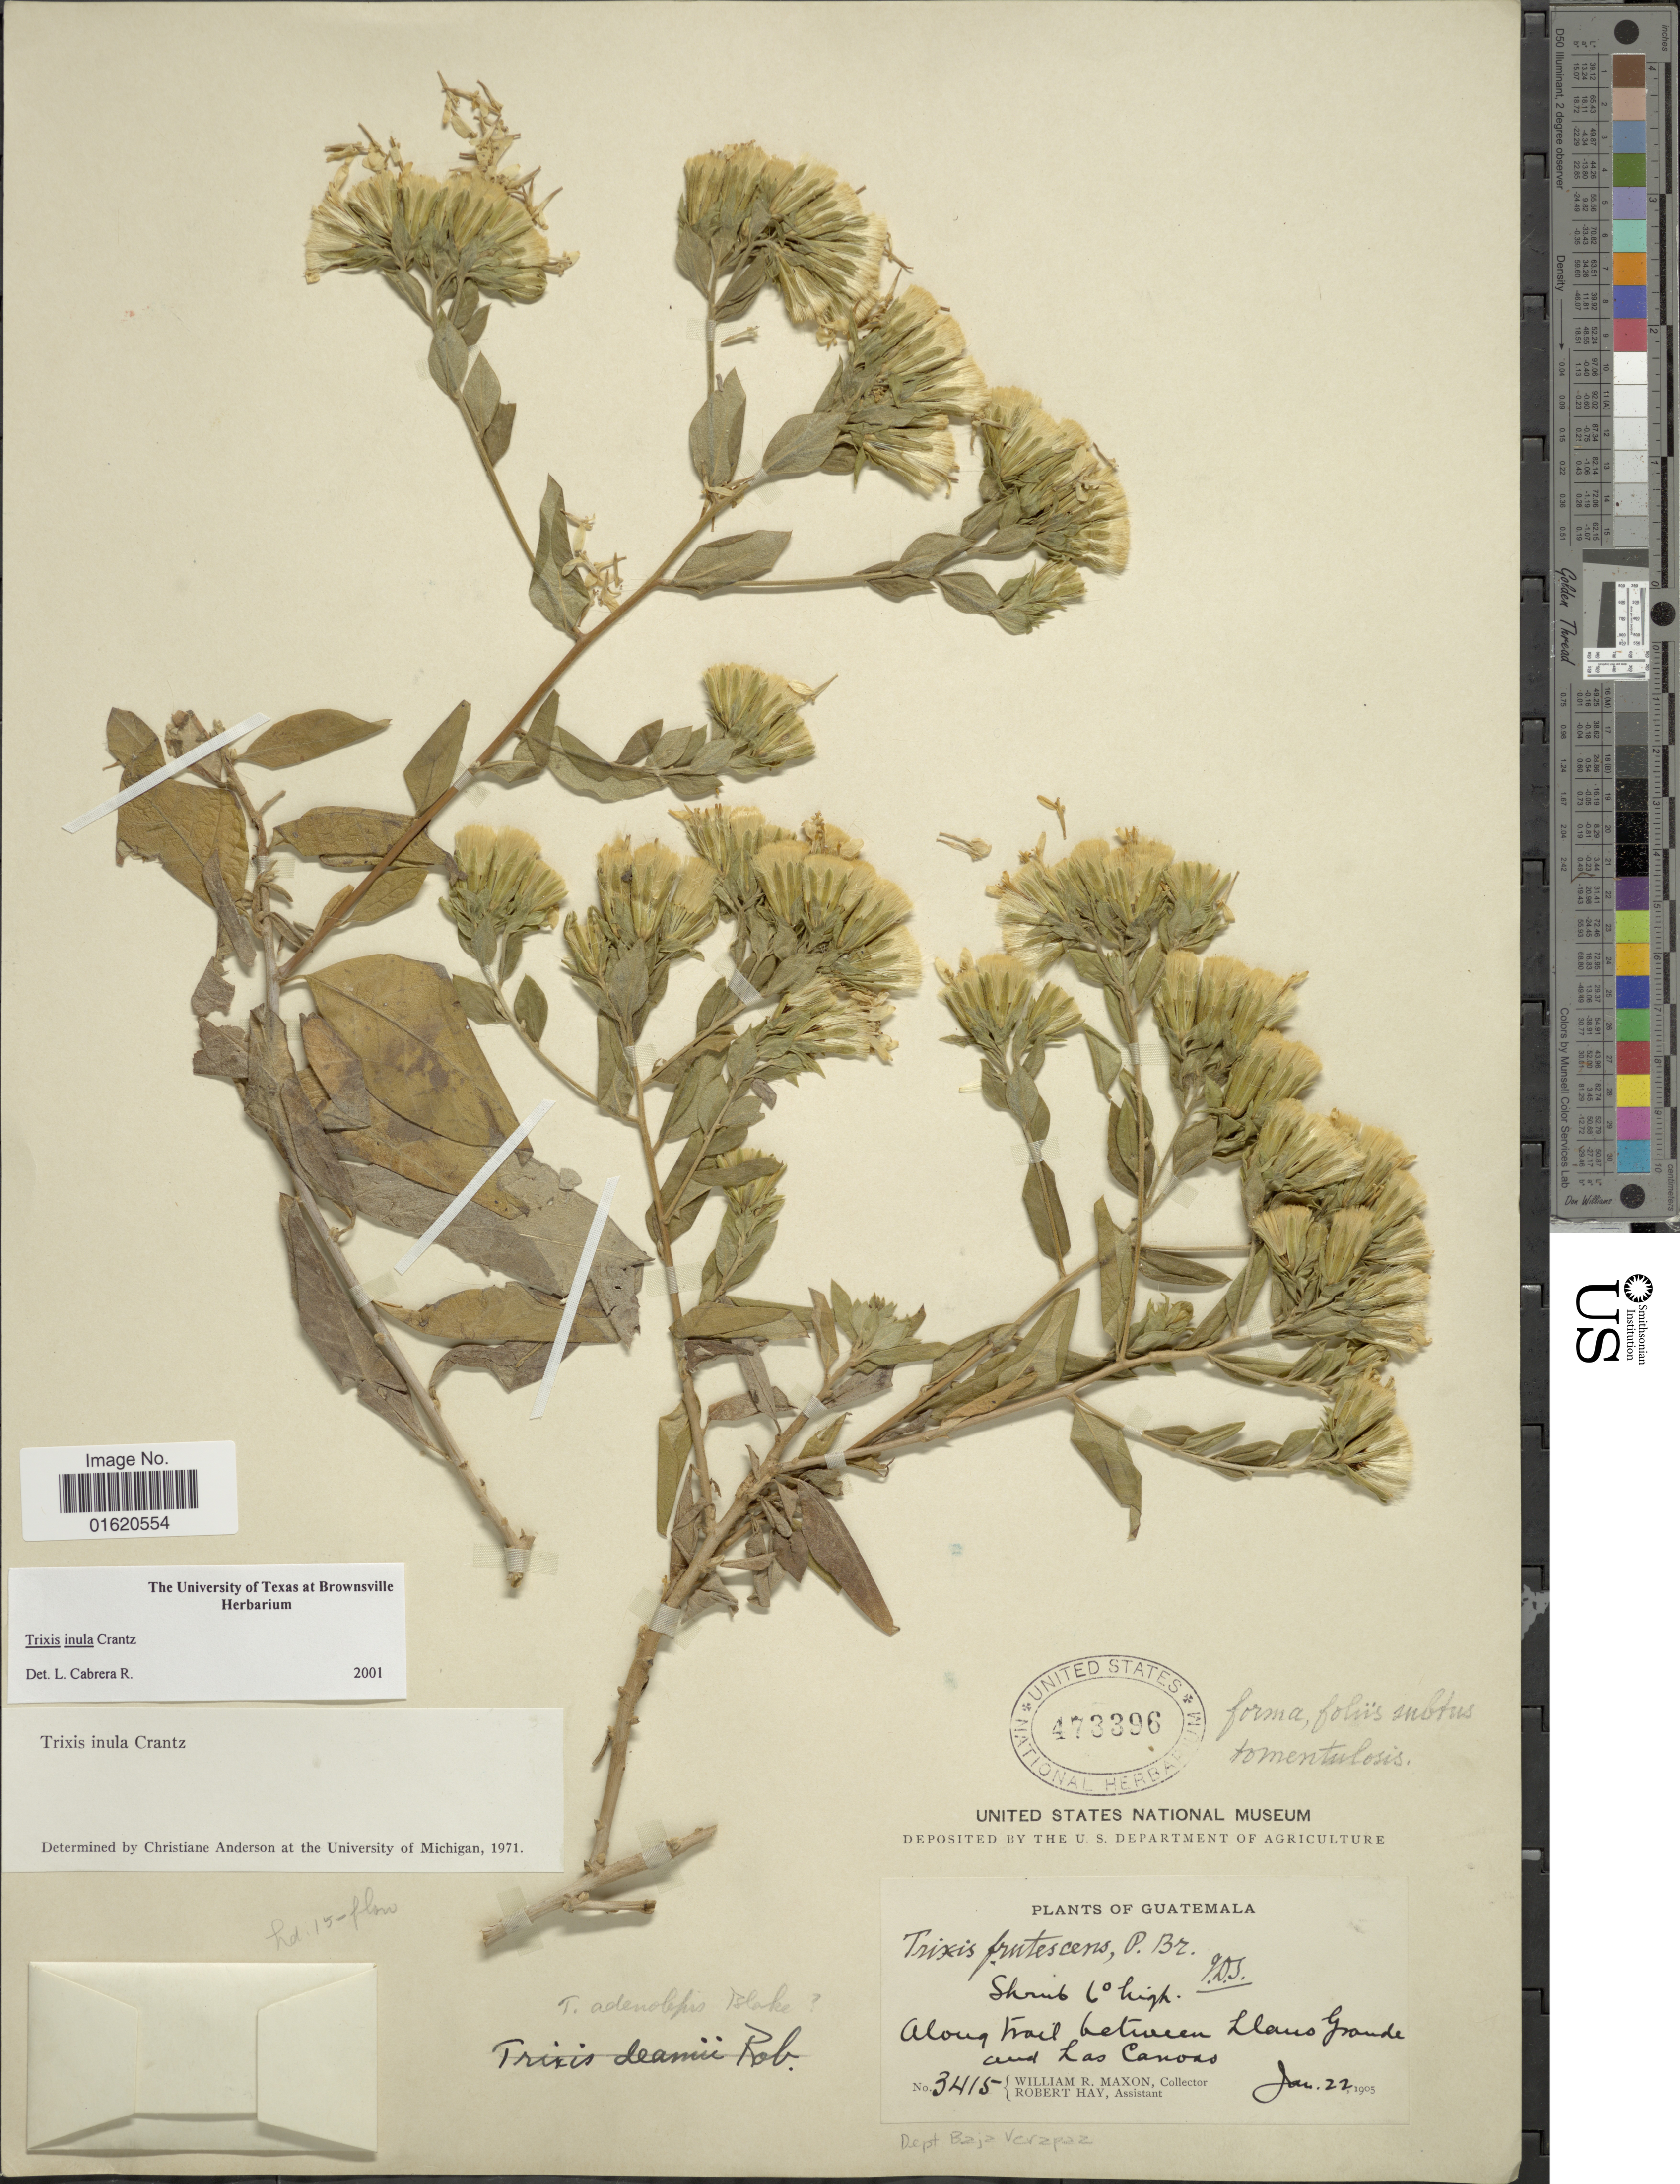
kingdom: Plantae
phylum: Tracheophyta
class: Magnoliopsida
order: Asterales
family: Asteraceae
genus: Trixis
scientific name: Trixis inula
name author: Crantz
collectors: W. R. Maxon & R. H. Hay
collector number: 3415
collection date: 1905-01-22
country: Guatemala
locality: Along trail between Llano Grande and Las Canoas.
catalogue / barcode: US 473396